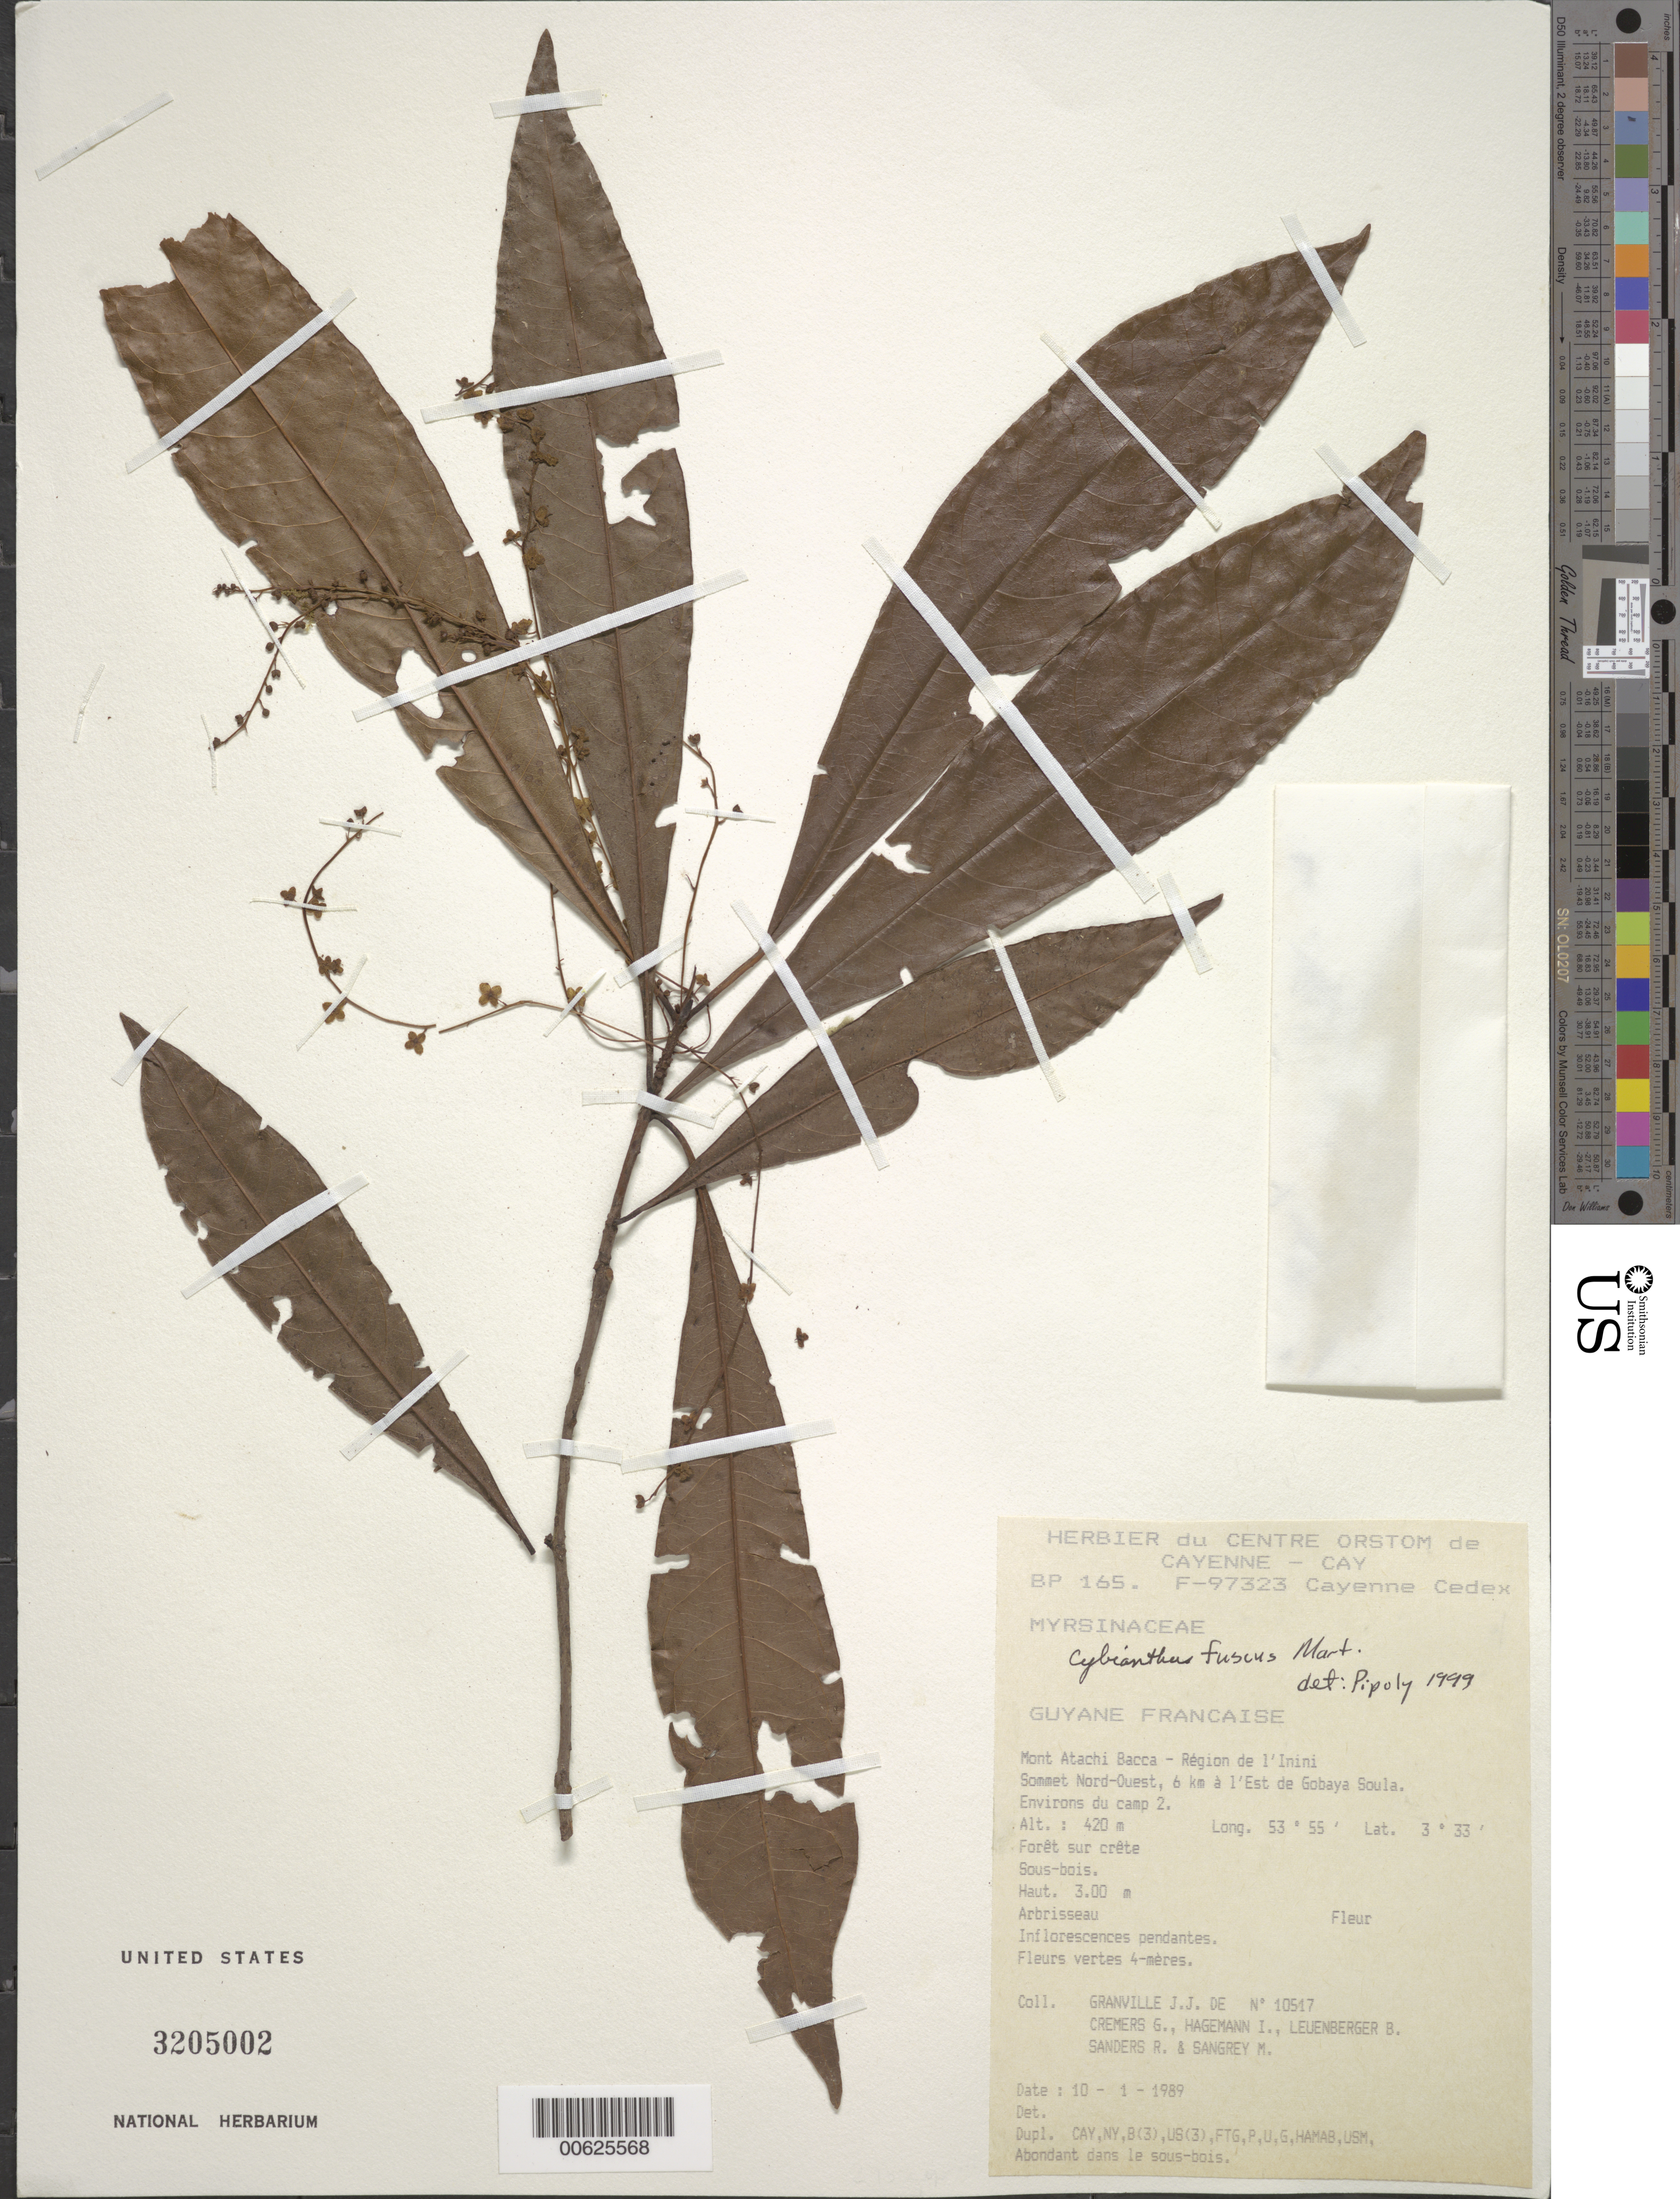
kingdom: Plantae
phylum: Tracheophyta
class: Magnoliopsida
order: Ericales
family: Primulaceae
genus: Cybianthus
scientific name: Cybianthus fuscus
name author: Mart.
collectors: J.-J. de Granville, G. Cremers, I. Hagemann, B. Leuenberger & et al.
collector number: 10517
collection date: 1989-01-10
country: French Guiana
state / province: Cayenne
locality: Guyane Francaise. Mont Atachi Bacca - Région de l'Inini. Sommet Nord-Ouest, 6 km à l'Est de Gobaya Soula. Environs du camp 2.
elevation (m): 420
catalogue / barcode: US 3205002